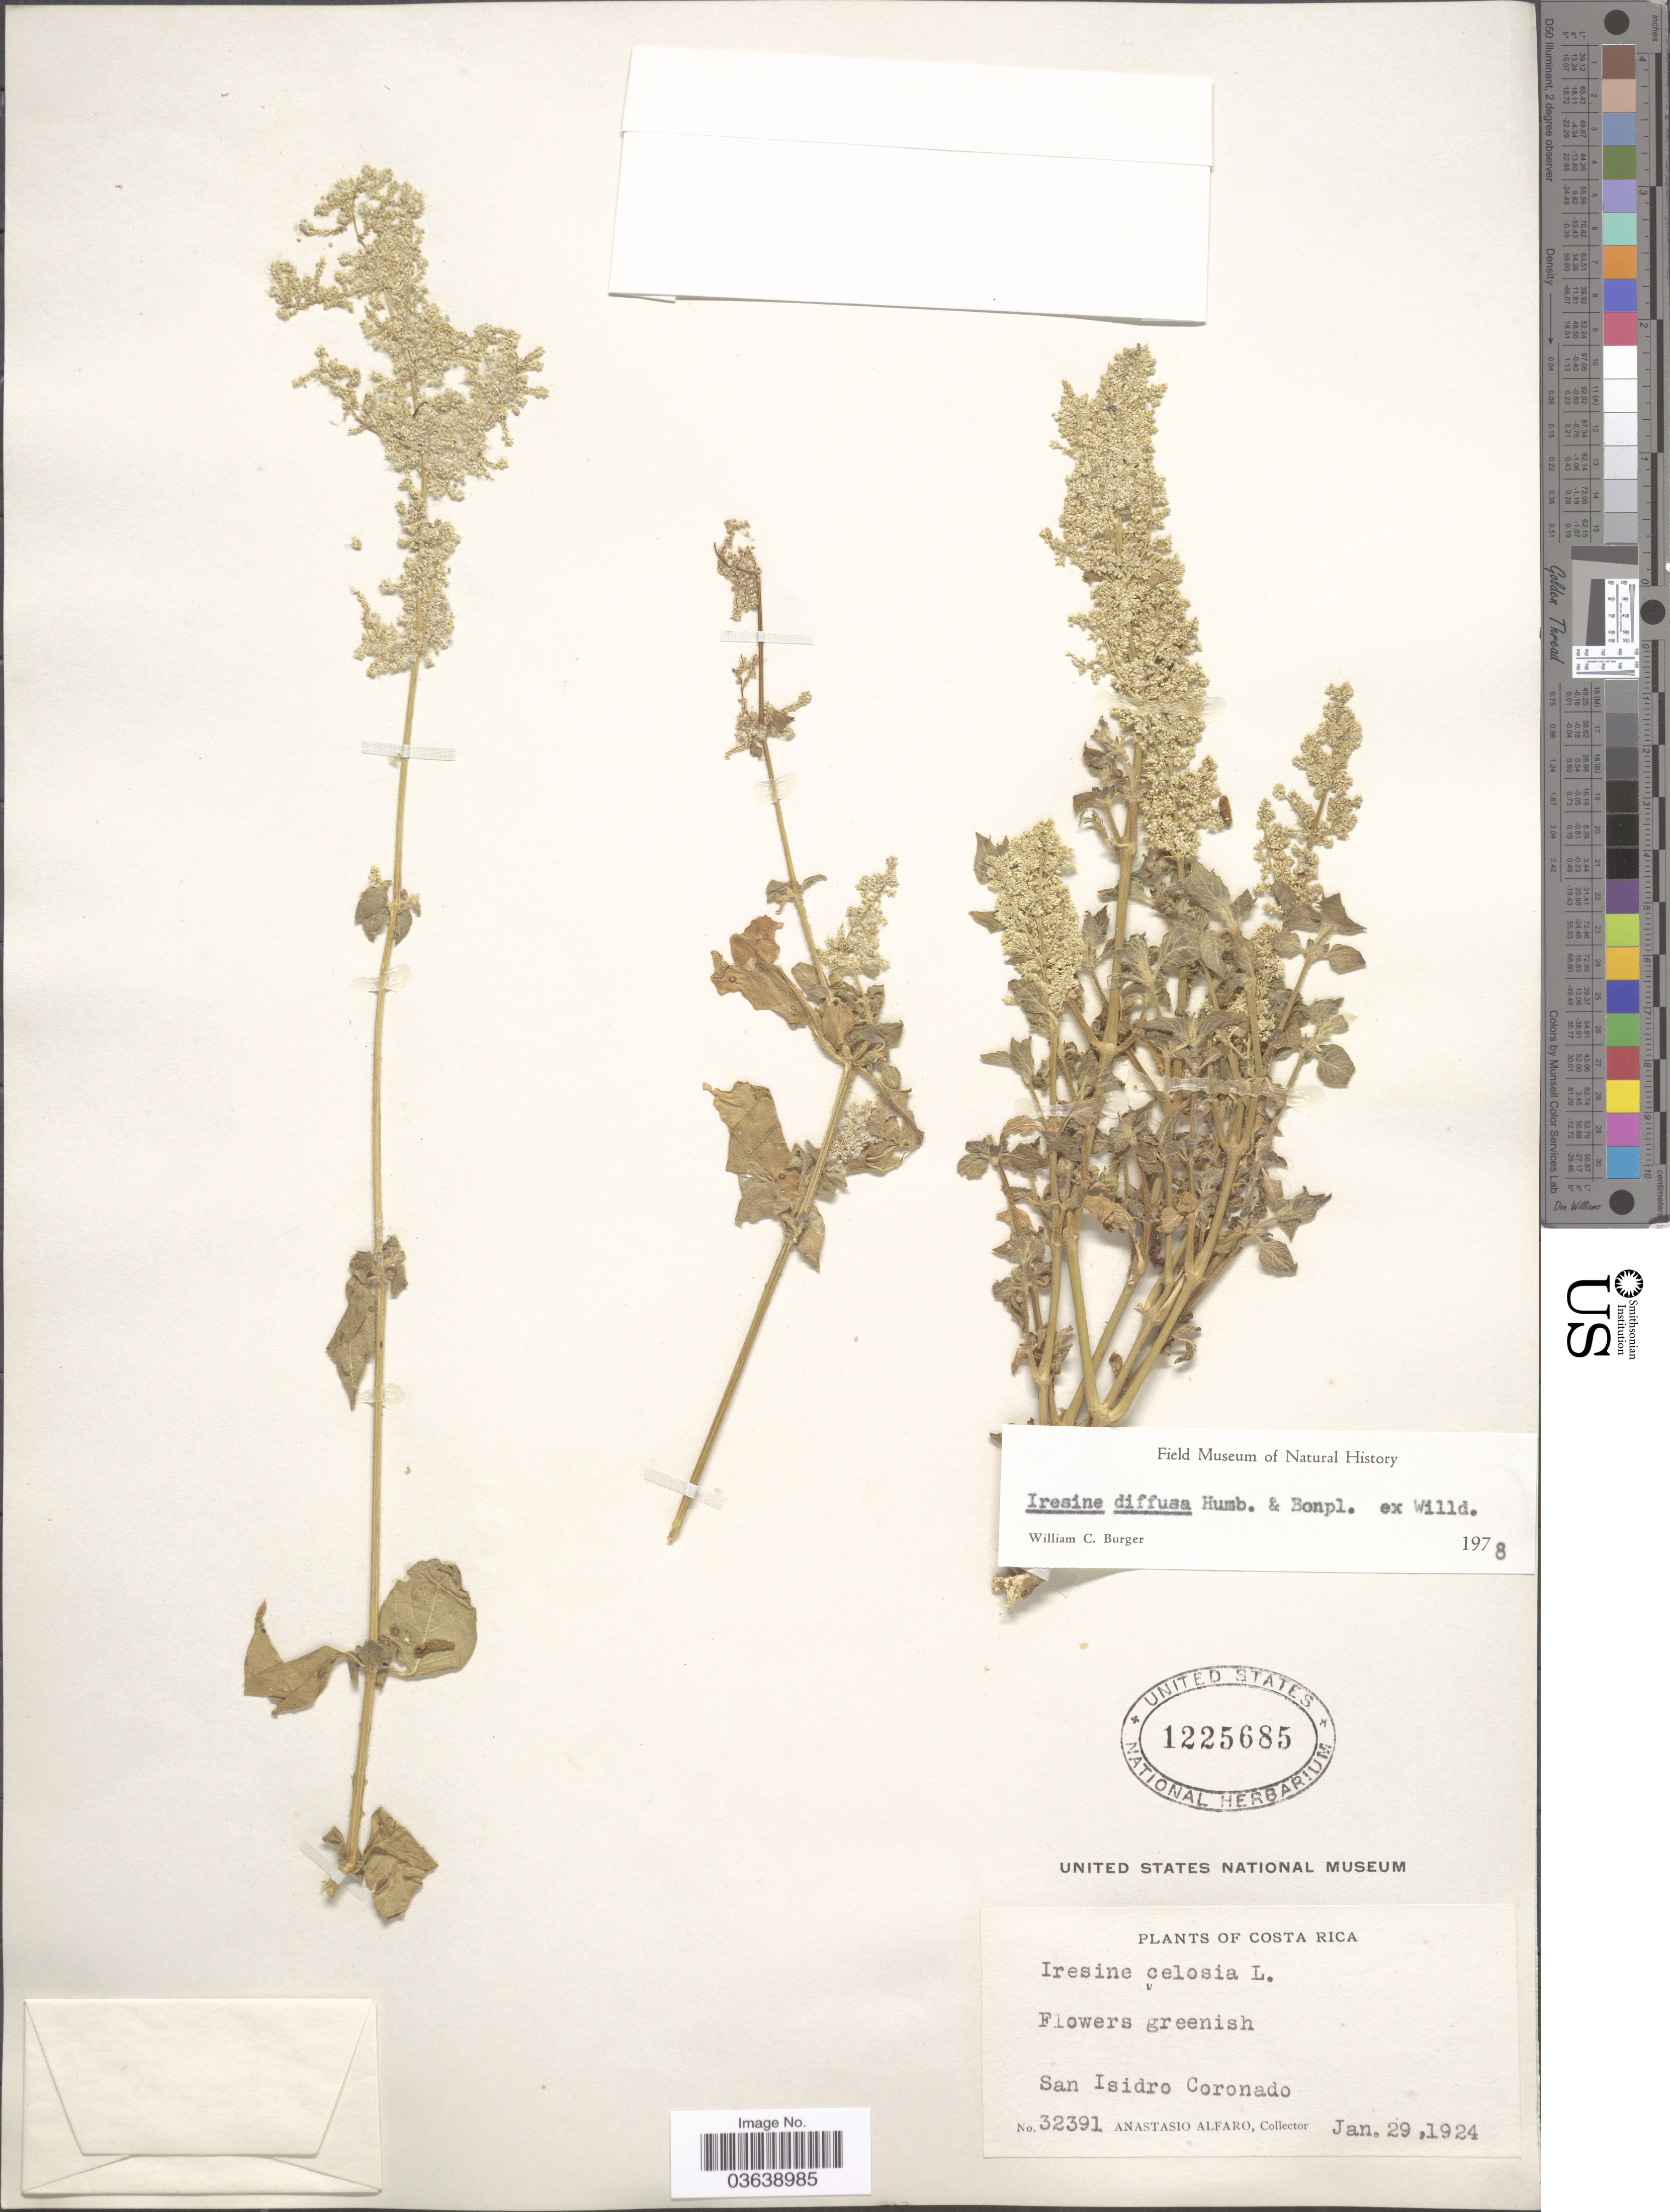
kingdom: Plantae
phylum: Tracheophyta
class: Magnoliopsida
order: Caryophyllales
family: Amaranthaceae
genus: Iresine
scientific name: Iresine celosia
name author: L.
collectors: A. Alfaro Gonzalez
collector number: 32391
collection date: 1924-01-29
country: Costa Rica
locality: San Isidro Coronado.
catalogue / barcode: US 1225685